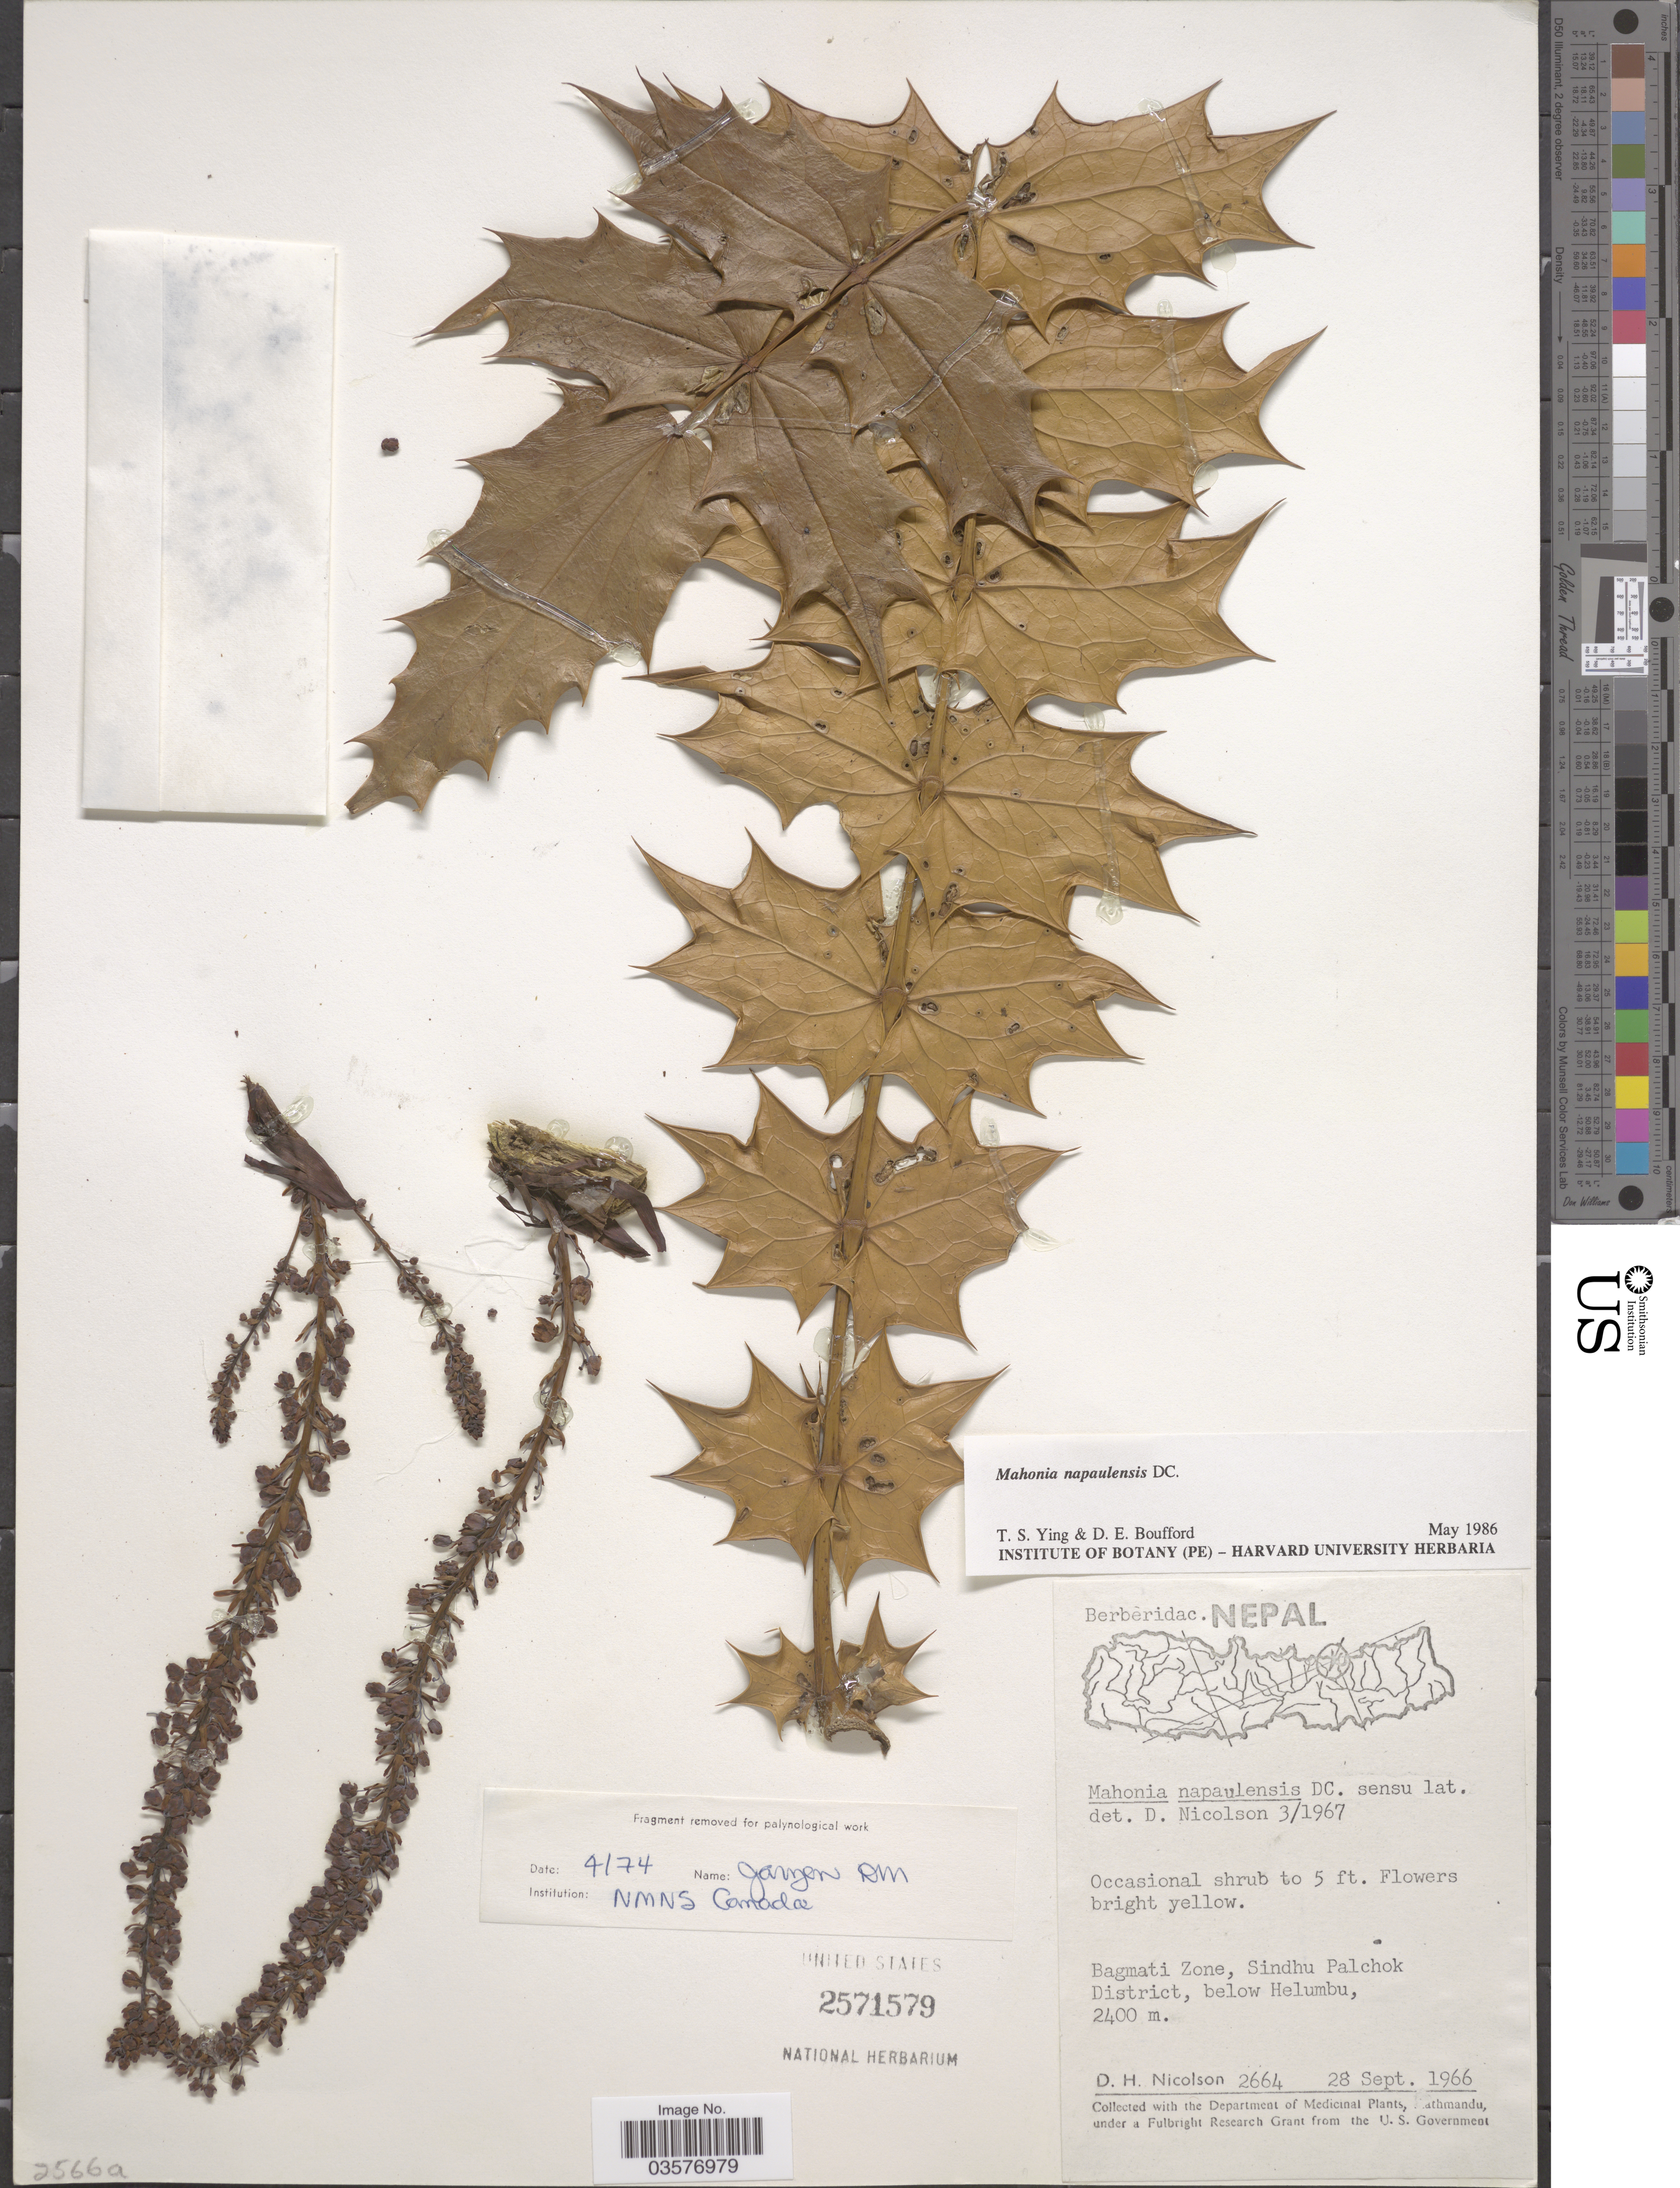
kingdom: Plantae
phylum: Tracheophyta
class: Magnoliopsida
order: Ranunculales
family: Berberidaceae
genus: Mahonia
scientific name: Mahonia napaulensis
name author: DC.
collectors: D. H. Nicolson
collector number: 2664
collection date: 1966-09-28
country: Nepal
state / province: Bagmati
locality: Bagmati Zone, Sindhu Palchok District, below Helumbu.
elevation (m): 2400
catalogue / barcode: US 2571579